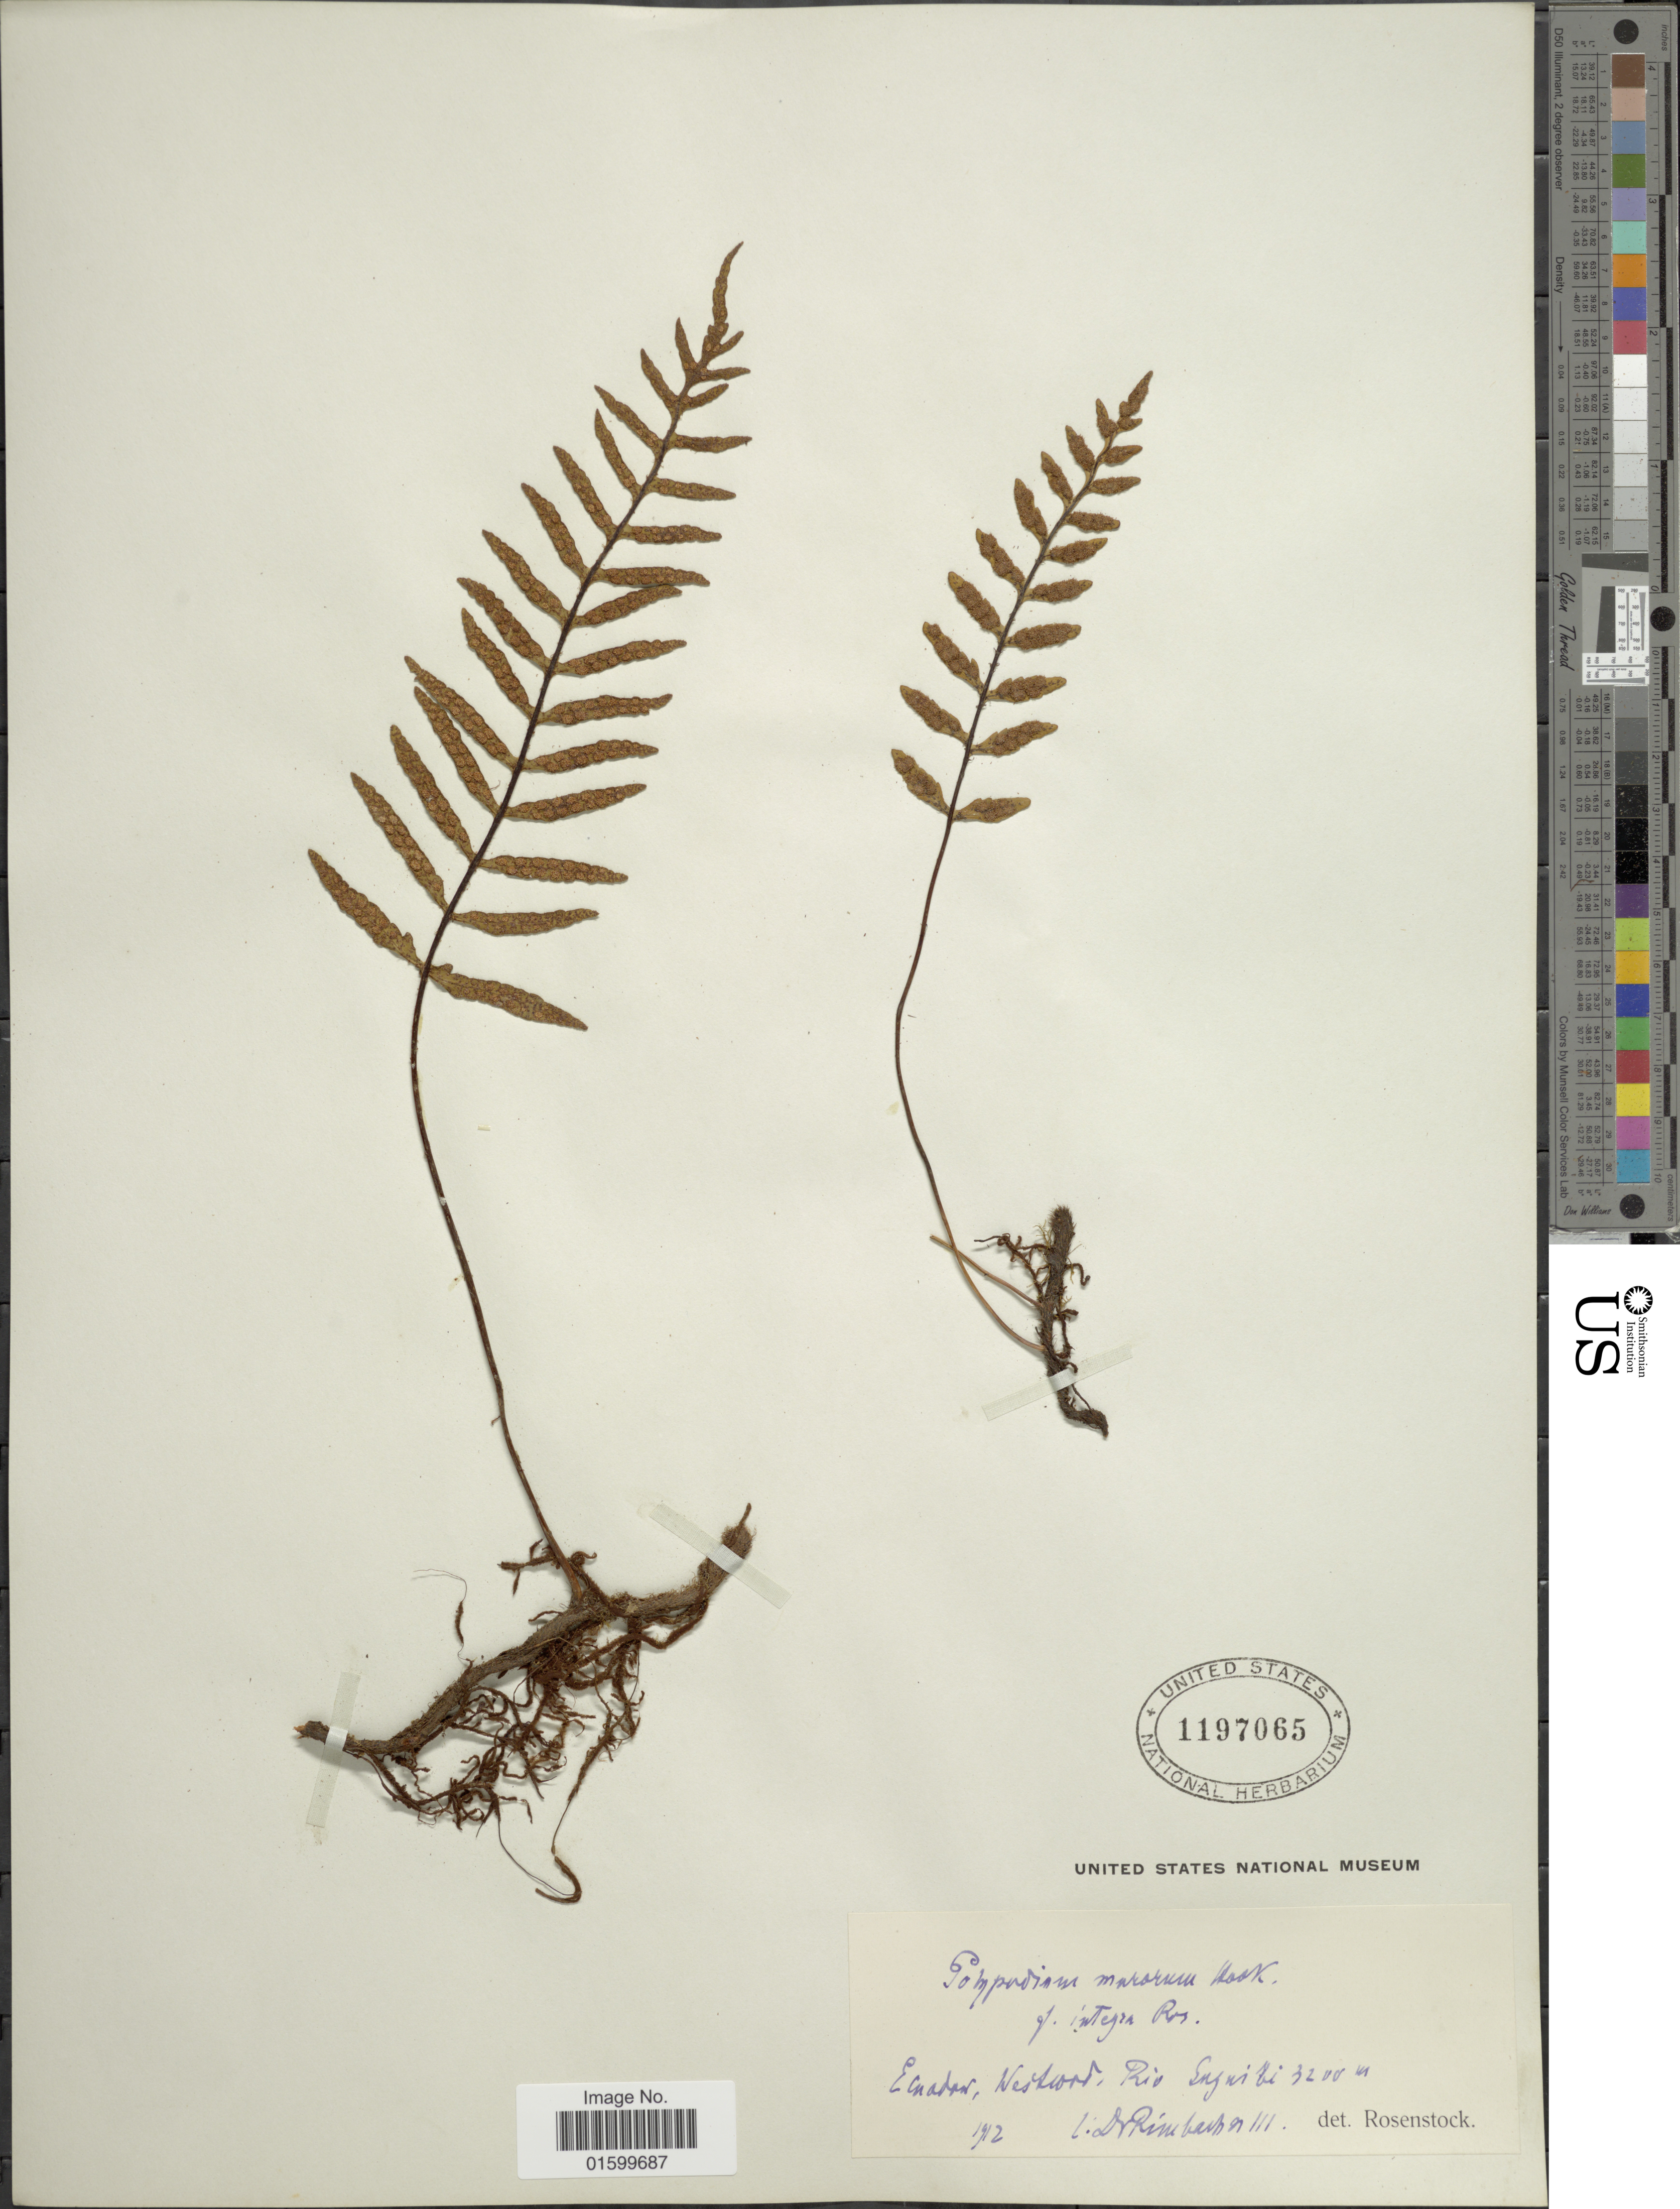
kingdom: Plantae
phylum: Tracheophyta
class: Polypodiopsida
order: Polypodiales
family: Polypodiaceae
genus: Pleopeltis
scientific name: Pleopeltis murorum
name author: (Hook.) A.R. Sm. & Tejero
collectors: Rimbach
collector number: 111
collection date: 1912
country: Ecuador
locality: Ecuador, Westcord, Rio Suguibi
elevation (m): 3200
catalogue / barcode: US 1197065